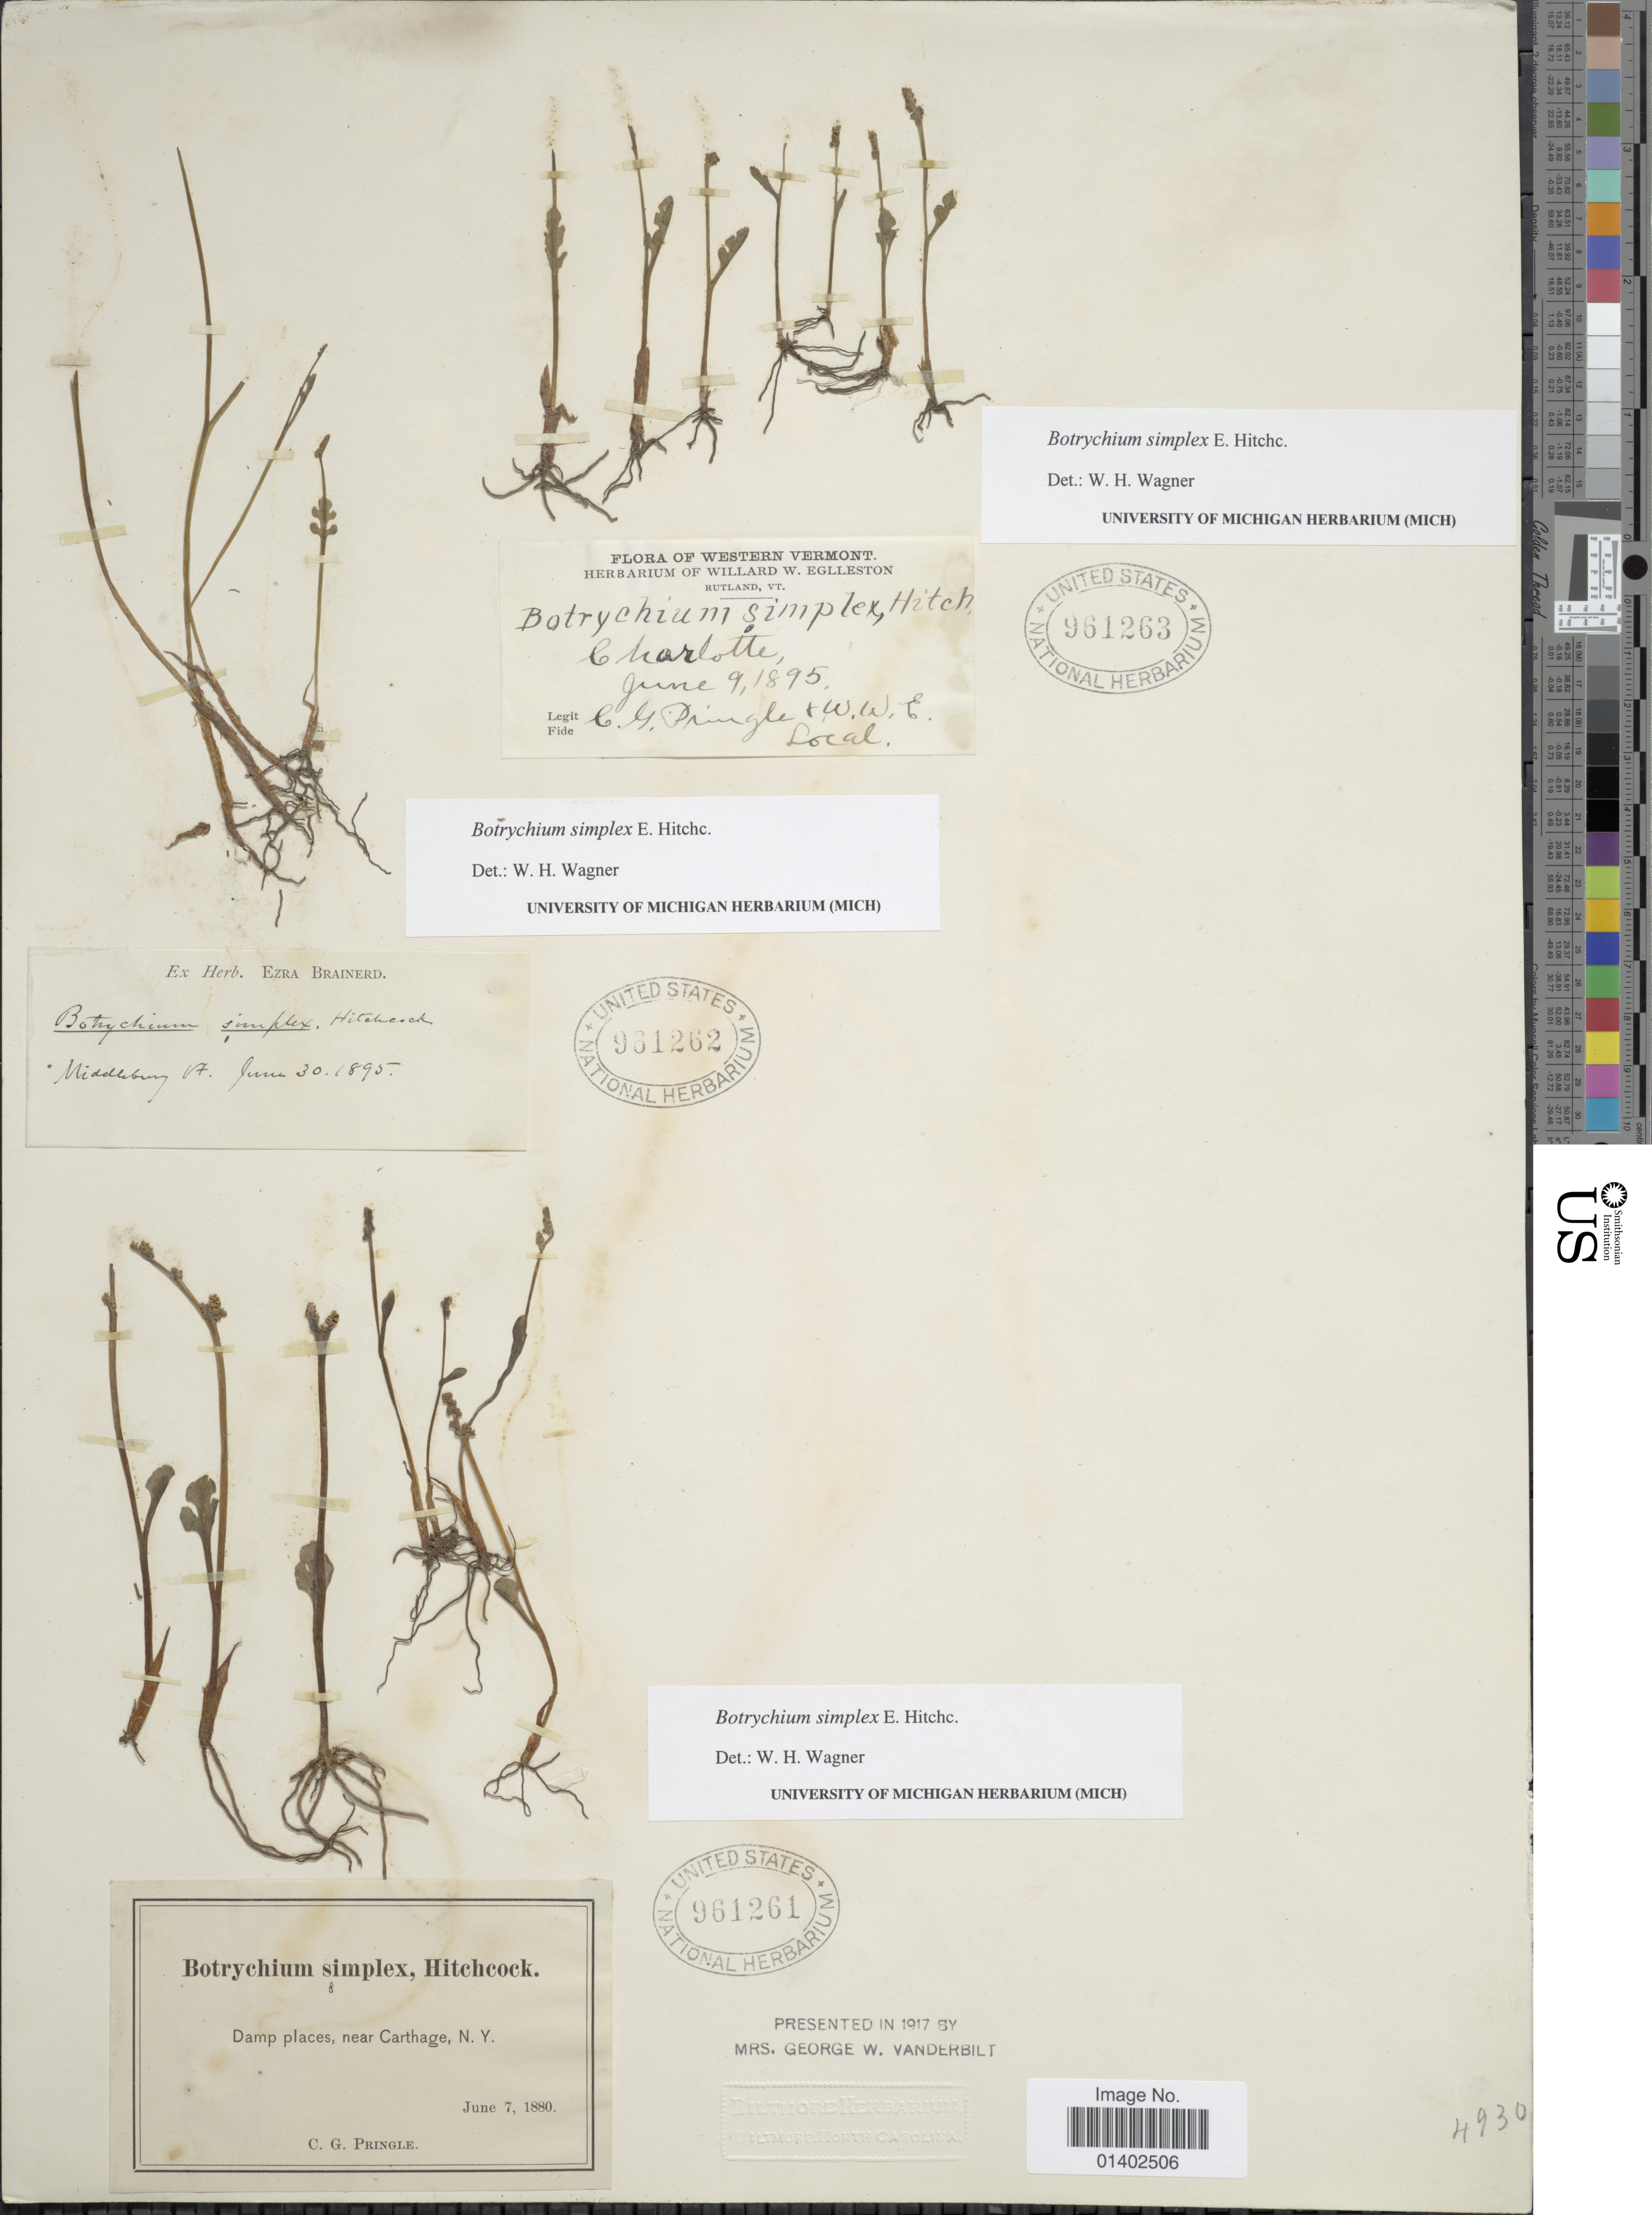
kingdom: Plantae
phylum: Tracheophyta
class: Polypodiopsida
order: Ophioglossales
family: Ophioglossaceae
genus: Botrychium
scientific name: Botrychium simplex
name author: E. Hitchc.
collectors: E. Brainerd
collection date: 1895-06-30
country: United States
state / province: Vermont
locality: Middlebury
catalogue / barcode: US 961262-2